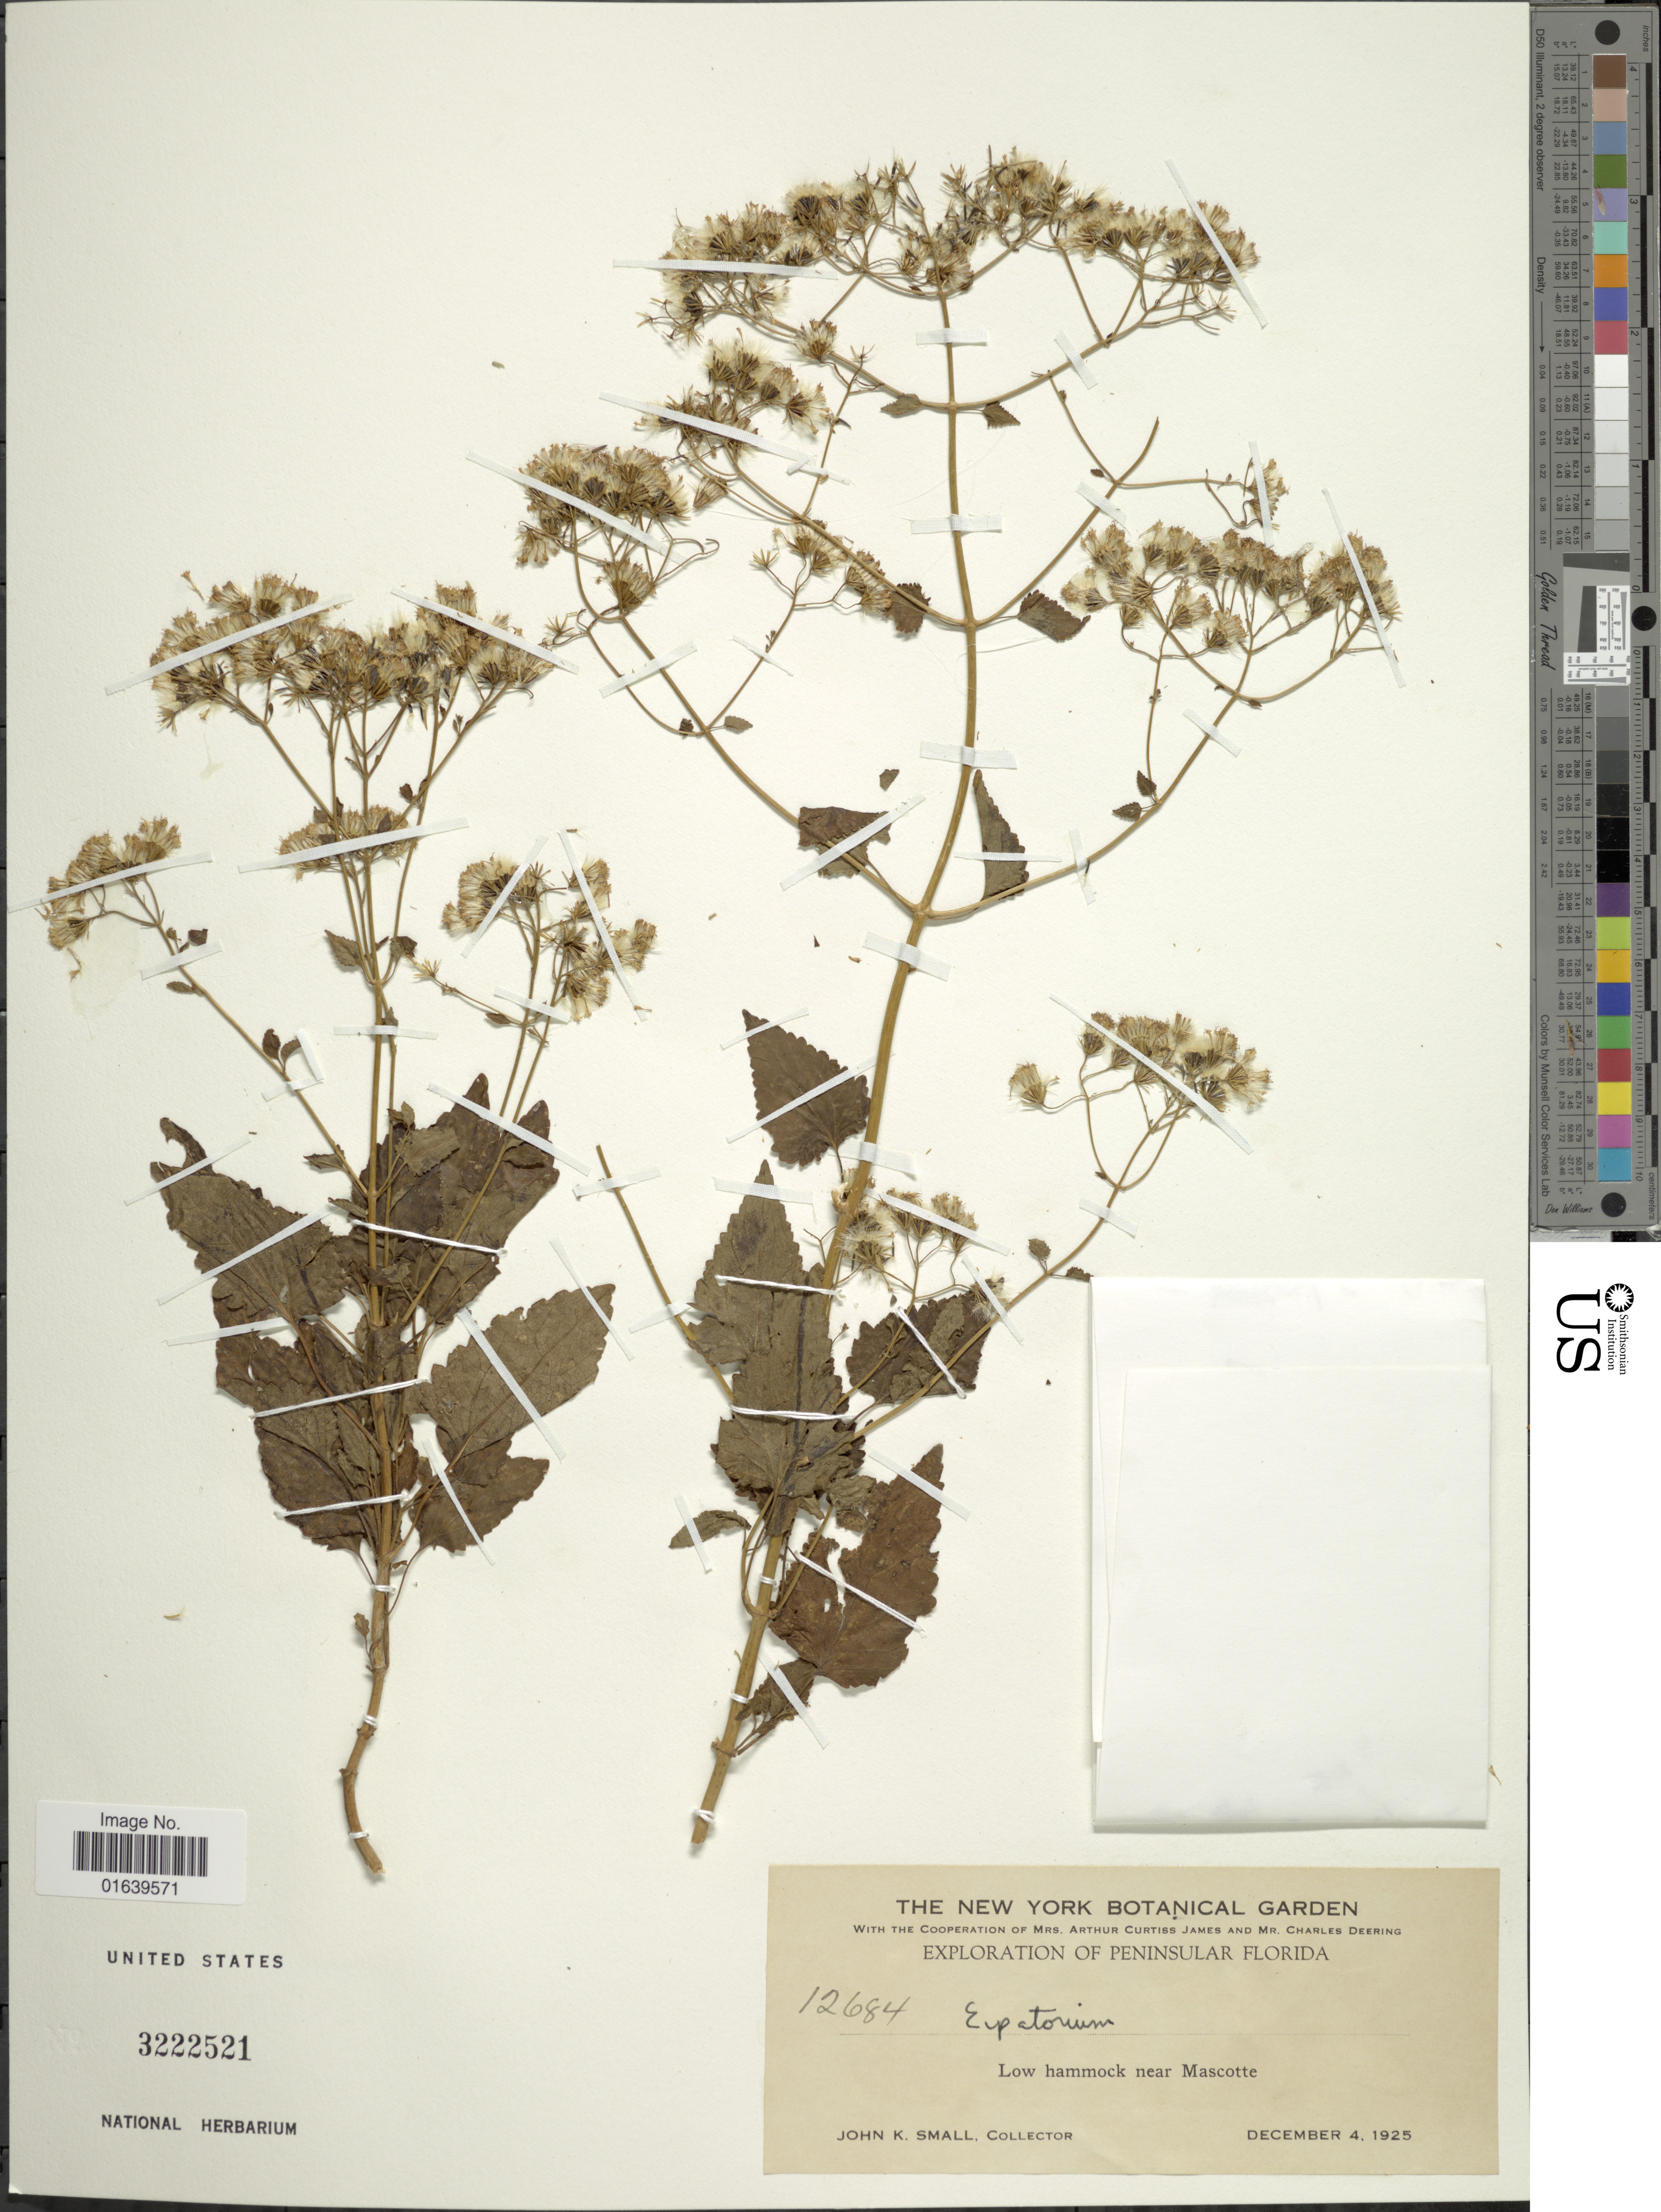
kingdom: Plantae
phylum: Tracheophyta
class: Magnoliopsida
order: Asterales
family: Asteraceae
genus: Eupatorium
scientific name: Eupatorium mikanioides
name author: Chapman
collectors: J. K. Small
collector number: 12684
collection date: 1925-12-04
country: United States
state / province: Florida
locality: Peninsular Florida, Low hammock near Mascotte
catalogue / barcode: US 3222521